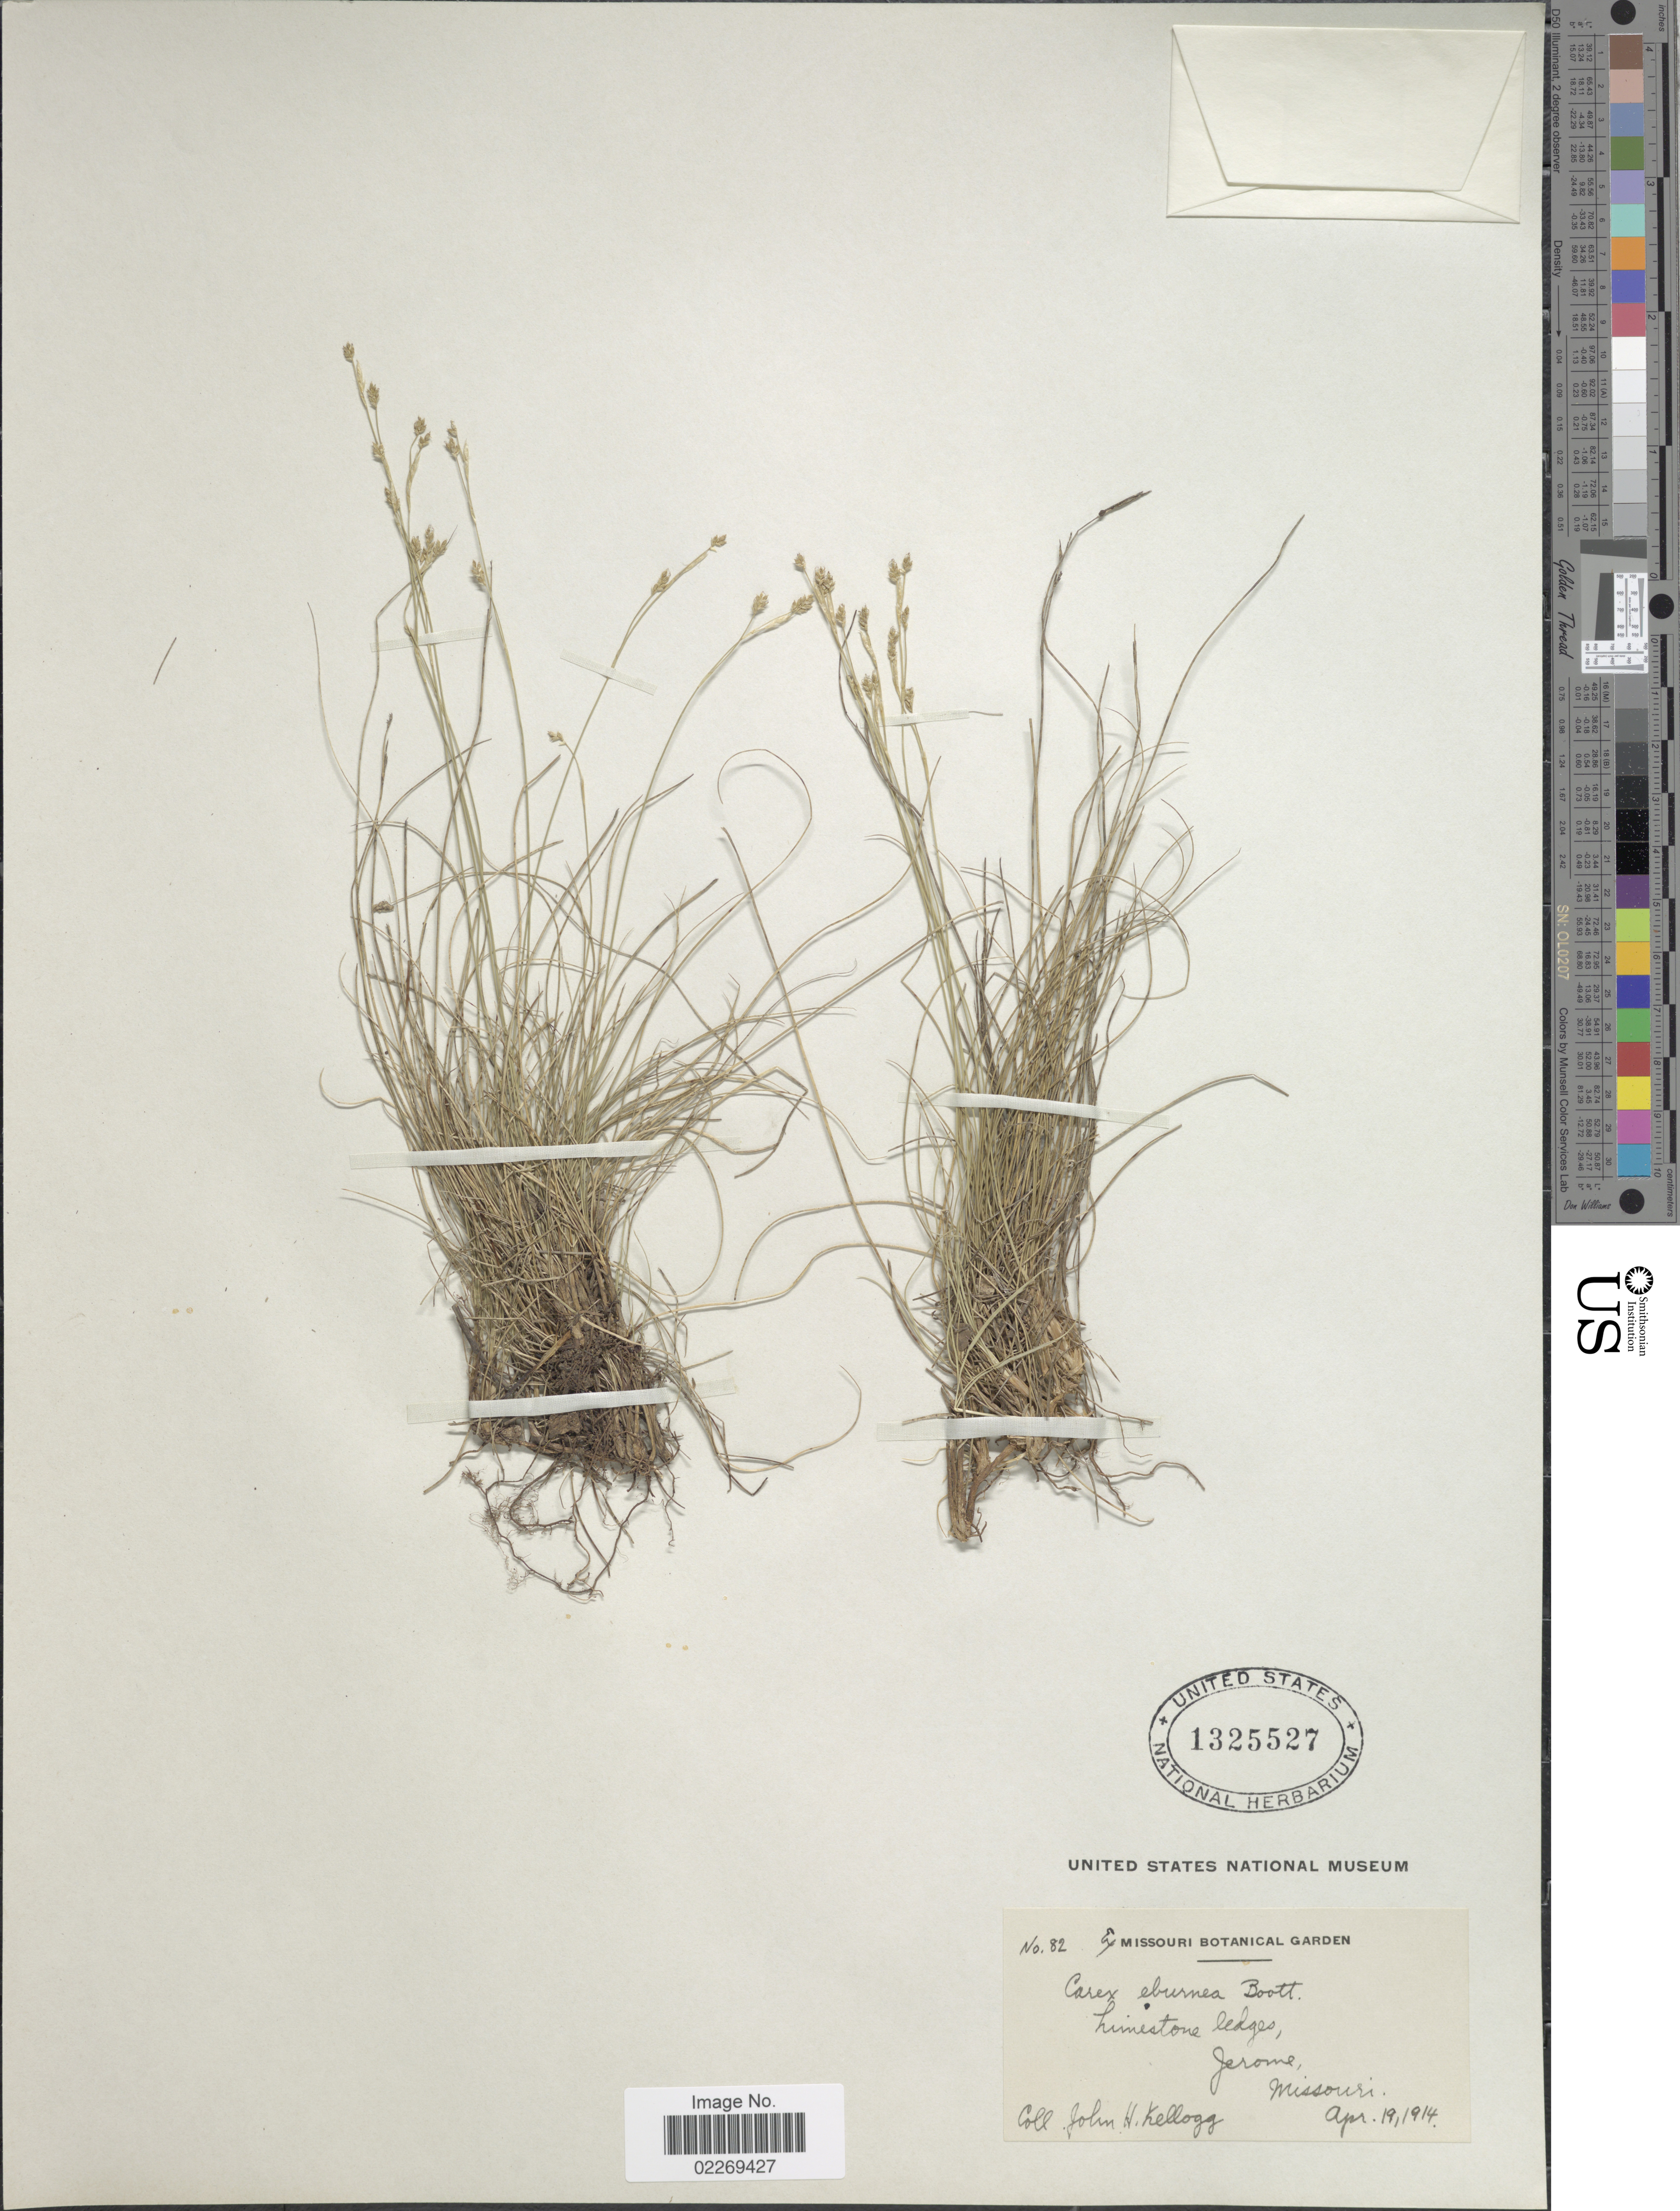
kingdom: Plantae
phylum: Tracheophyta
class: Liliopsida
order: Poales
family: Cyperaceae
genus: Carex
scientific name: Carex eburnea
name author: Boott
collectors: J. H. Kellogg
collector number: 82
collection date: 1914-04-19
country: United States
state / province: Missouri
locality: Limestone ledges, Jerome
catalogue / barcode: US 1325527